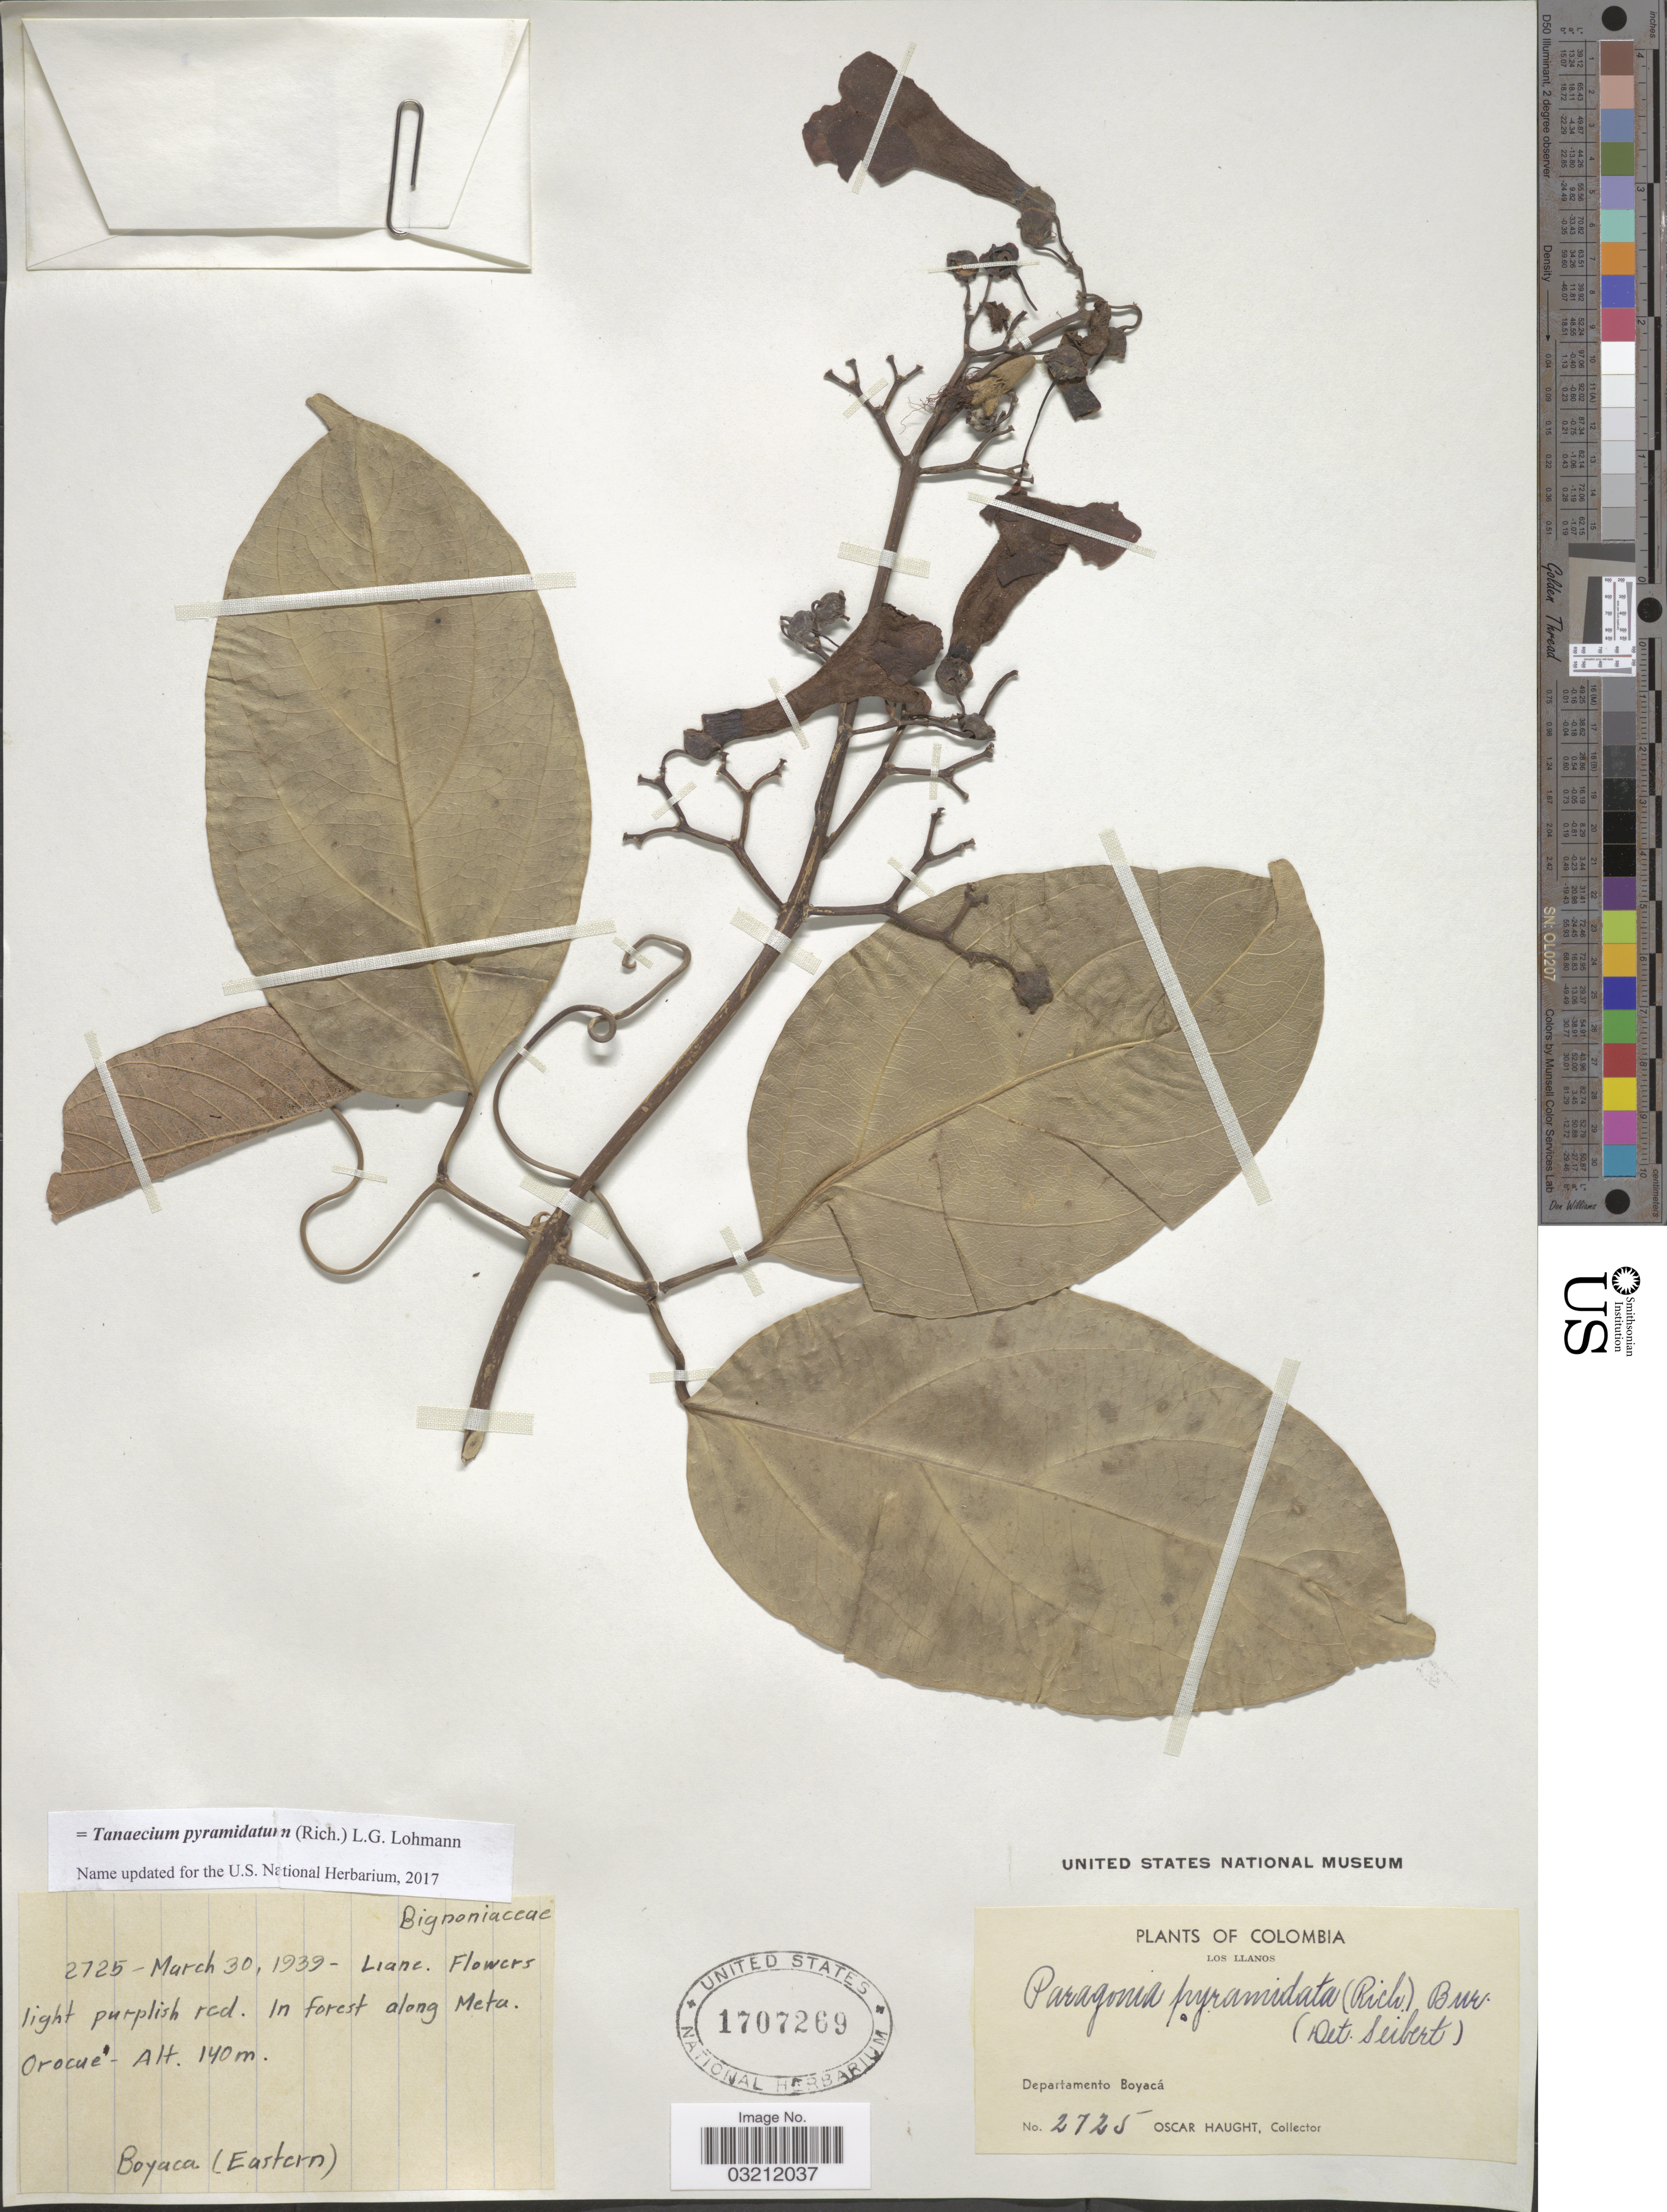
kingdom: Plantae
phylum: Tracheophyta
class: Magnoliopsida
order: Lamiales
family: Bignoniaceae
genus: Tanaecium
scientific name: Tanaecium pyramidatum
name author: (Rich.) L.G. Lohmann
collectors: O. L. Haught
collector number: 2725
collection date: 1939-03-30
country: Colombia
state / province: Boyacá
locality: Los Llanos. Departamento Boyacá. In forest along Meta. Orocue. Boyaca (Eastern).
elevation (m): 140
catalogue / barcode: US 1707269